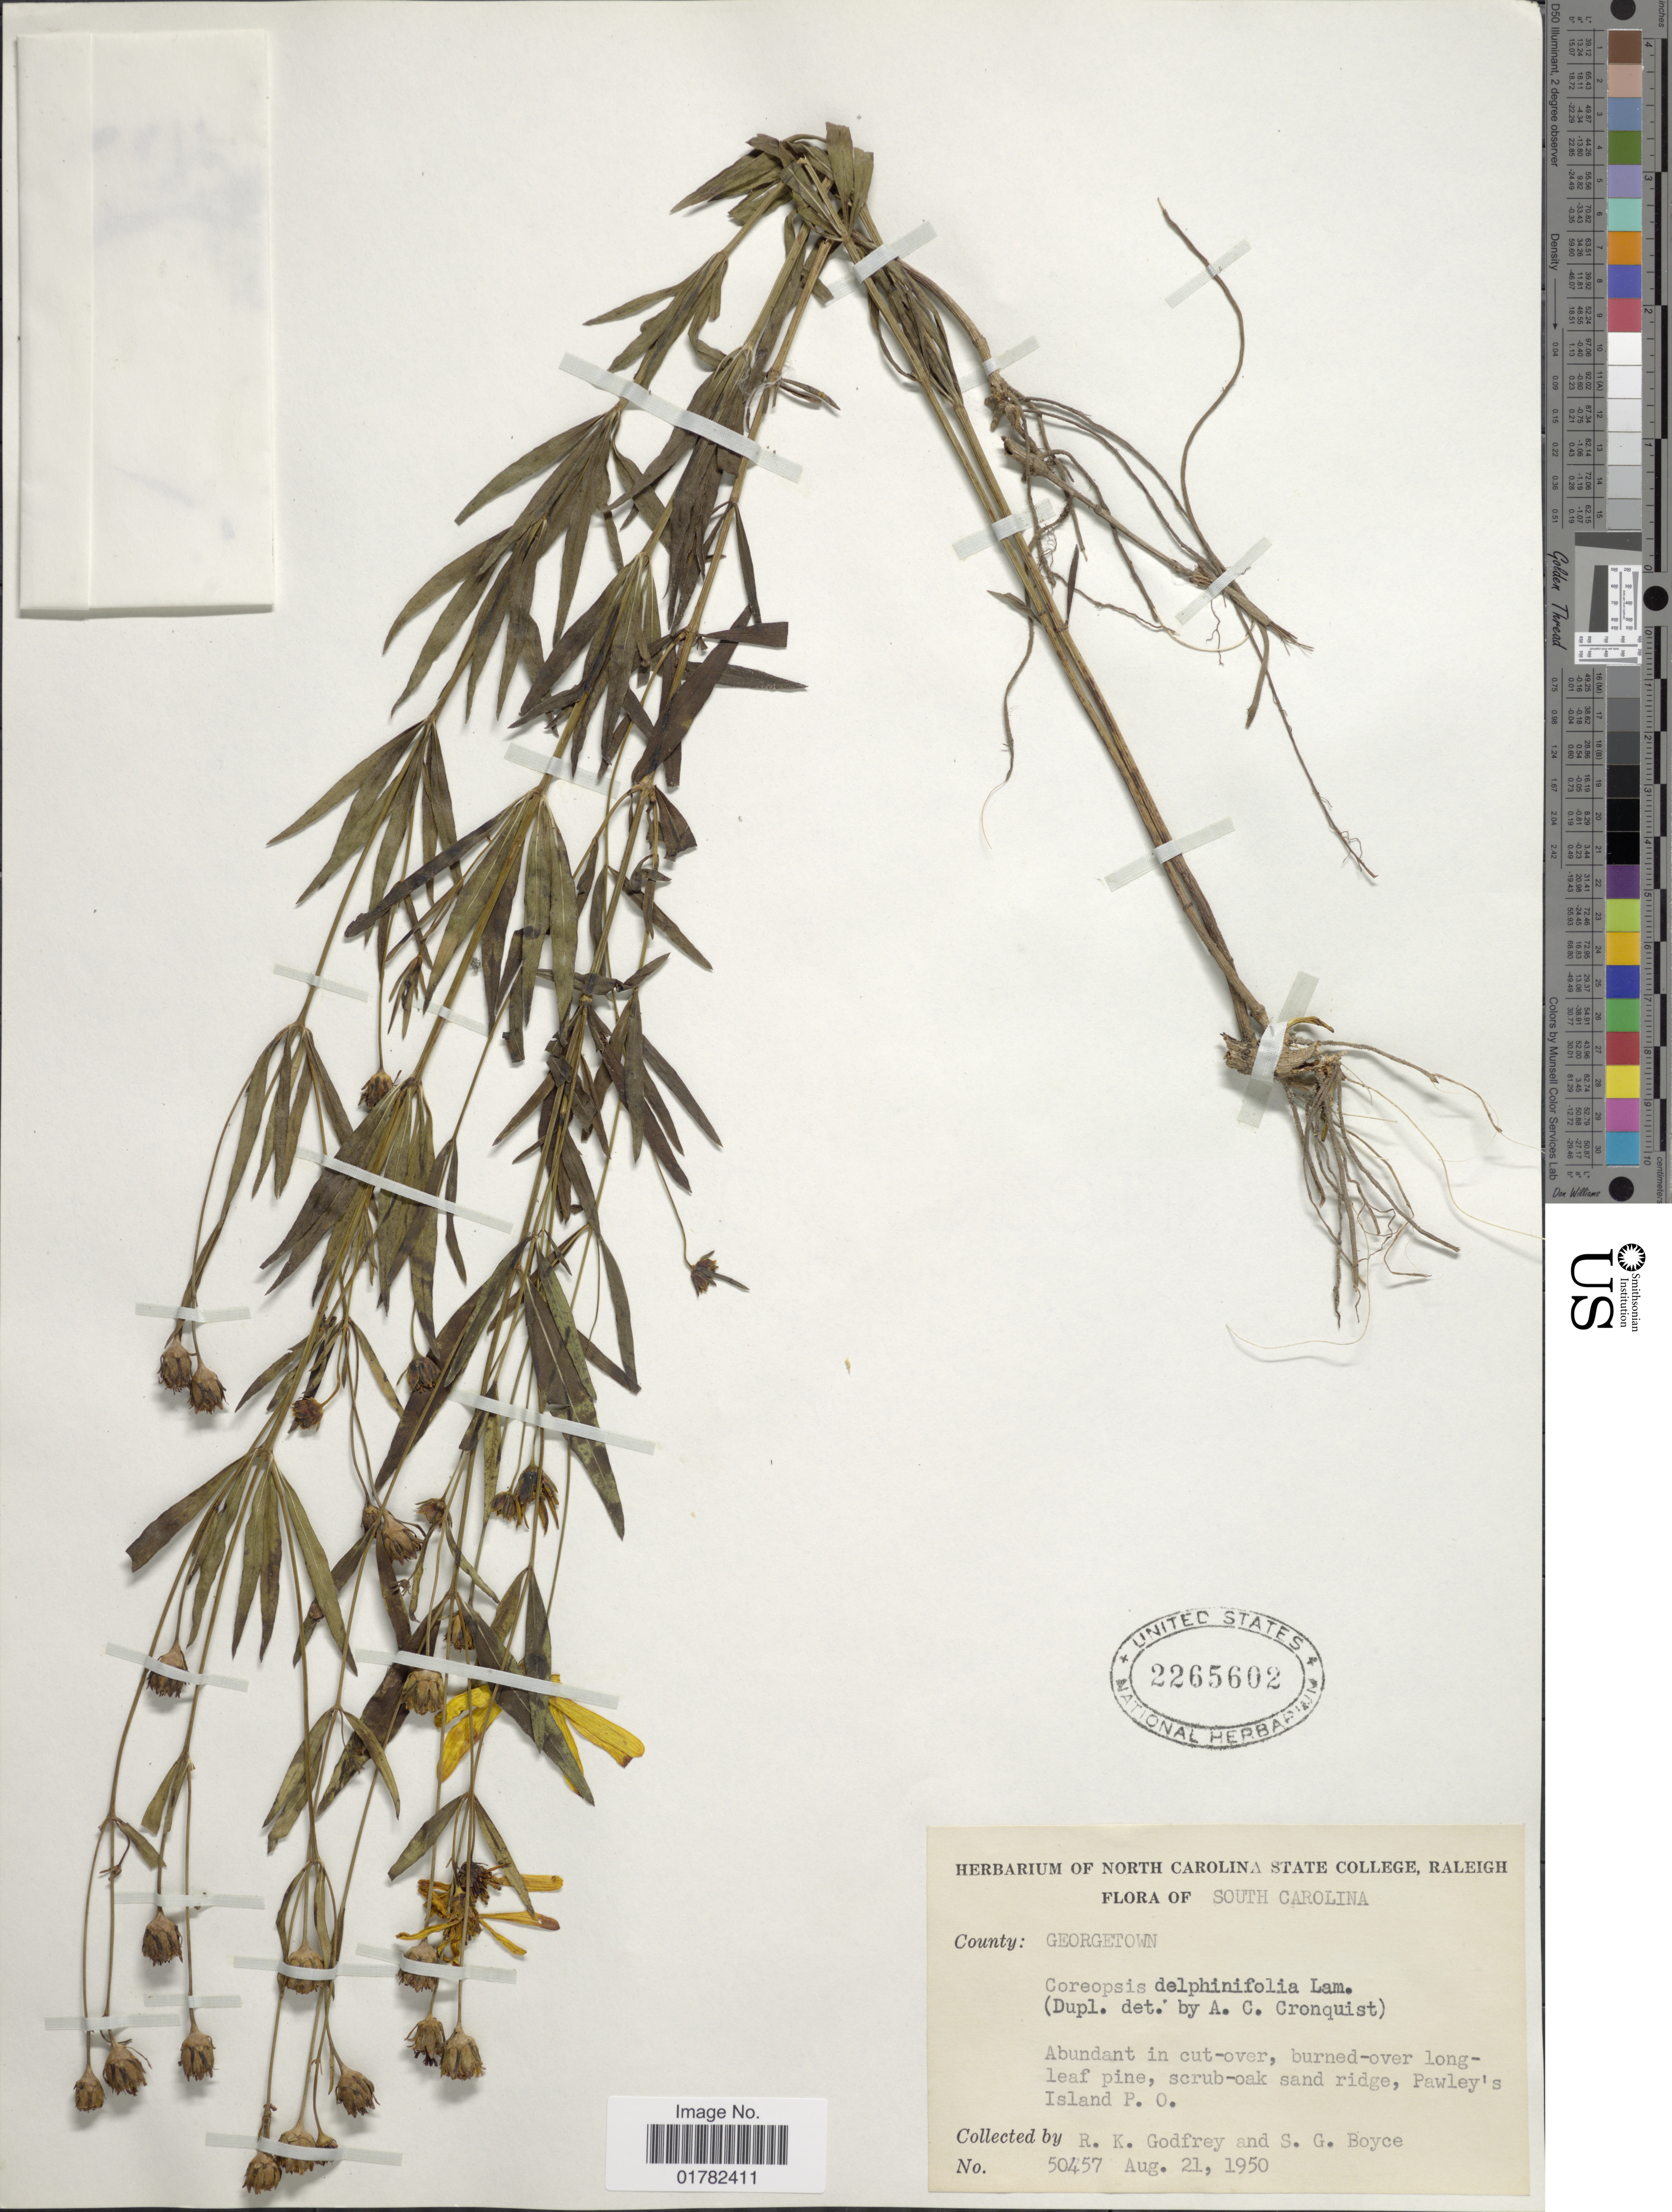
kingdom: Plantae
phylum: Tracheophyta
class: Magnoliopsida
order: Asterales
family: Asteraceae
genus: Coreopsis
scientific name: Coreopsis delphinifolia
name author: Lam.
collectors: R. K. Godfrey & S. Boyce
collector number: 50457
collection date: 1950-08-21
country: United States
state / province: South Carolina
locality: County: Georgetown, leaf pine, scrub-oak, sand ridge, Pawley's Island P.O.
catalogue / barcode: US 2265602